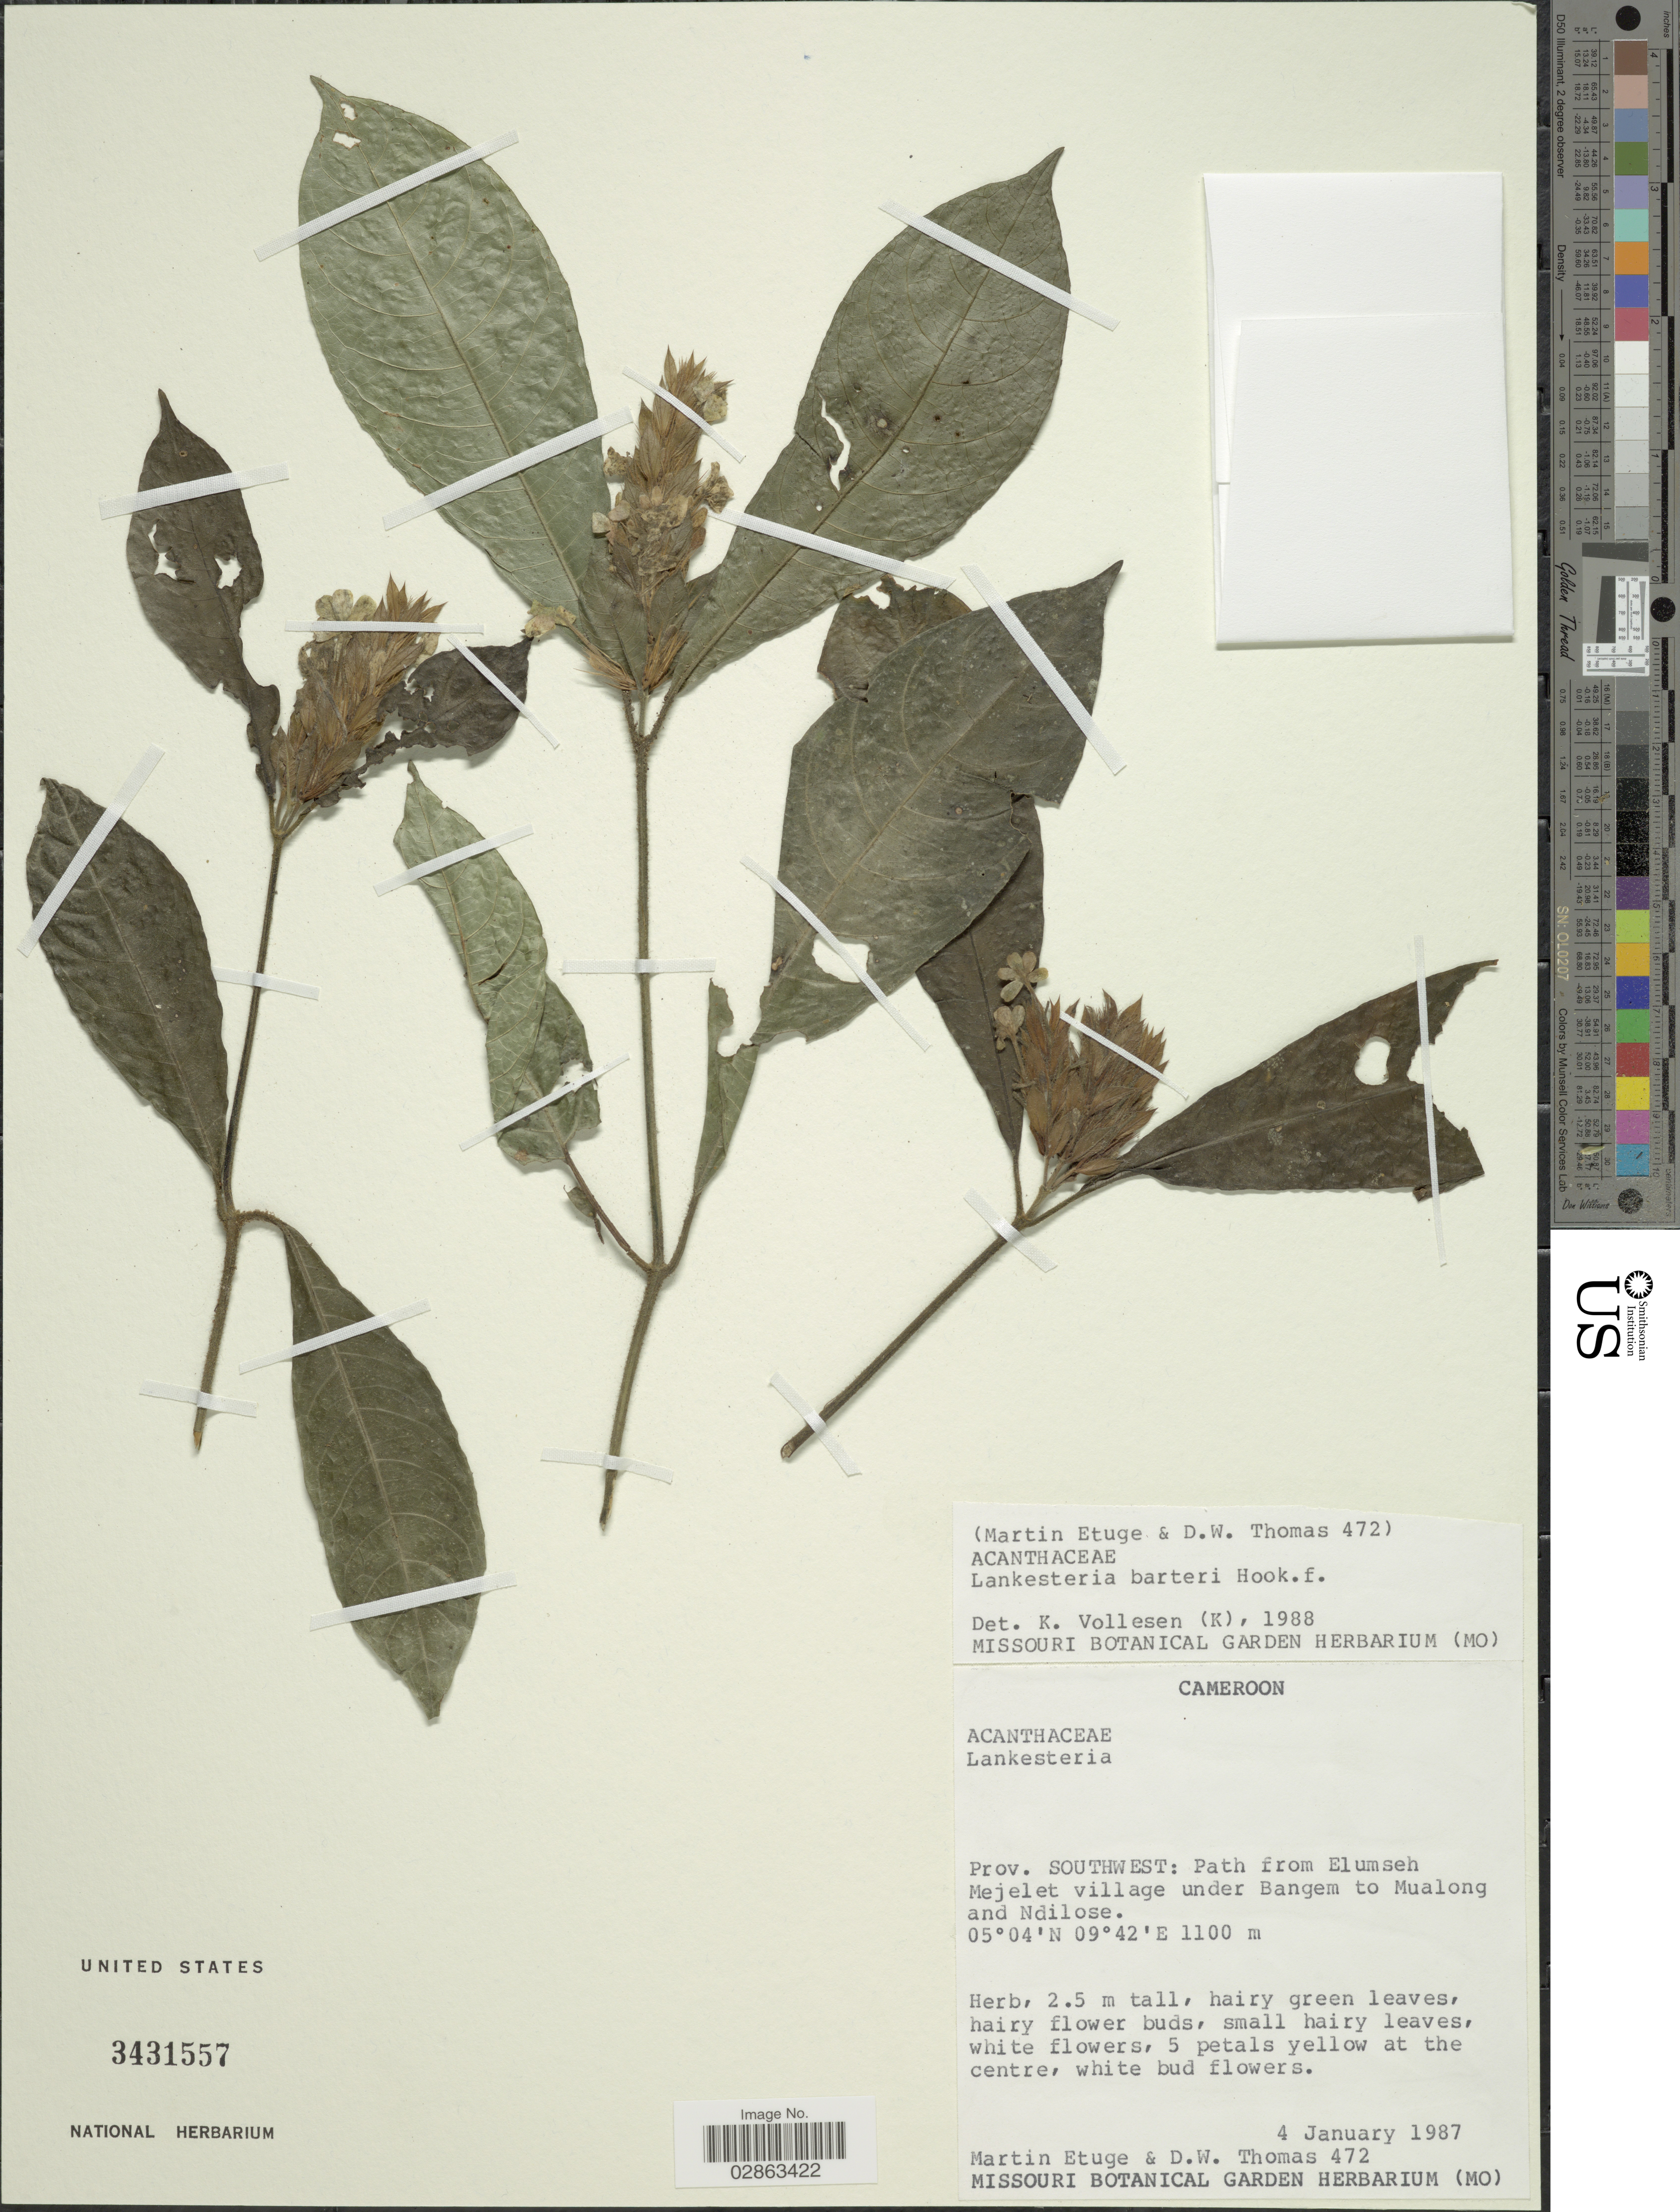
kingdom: Plantae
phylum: Tracheophyta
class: Magnoliopsida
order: Lamiales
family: Acanthaceae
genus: Lankesteria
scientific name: Lankesteria barteri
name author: Hook. f.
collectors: M. Etuge & D. W. Thomas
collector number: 472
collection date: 1987-01-04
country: Cameroon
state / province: Sud-Ouest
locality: Prov. Sud-Ouest: Path from Elumseh Mejelet village under Bangem to Mualong and Ndilose.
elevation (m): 1100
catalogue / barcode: US 3431557